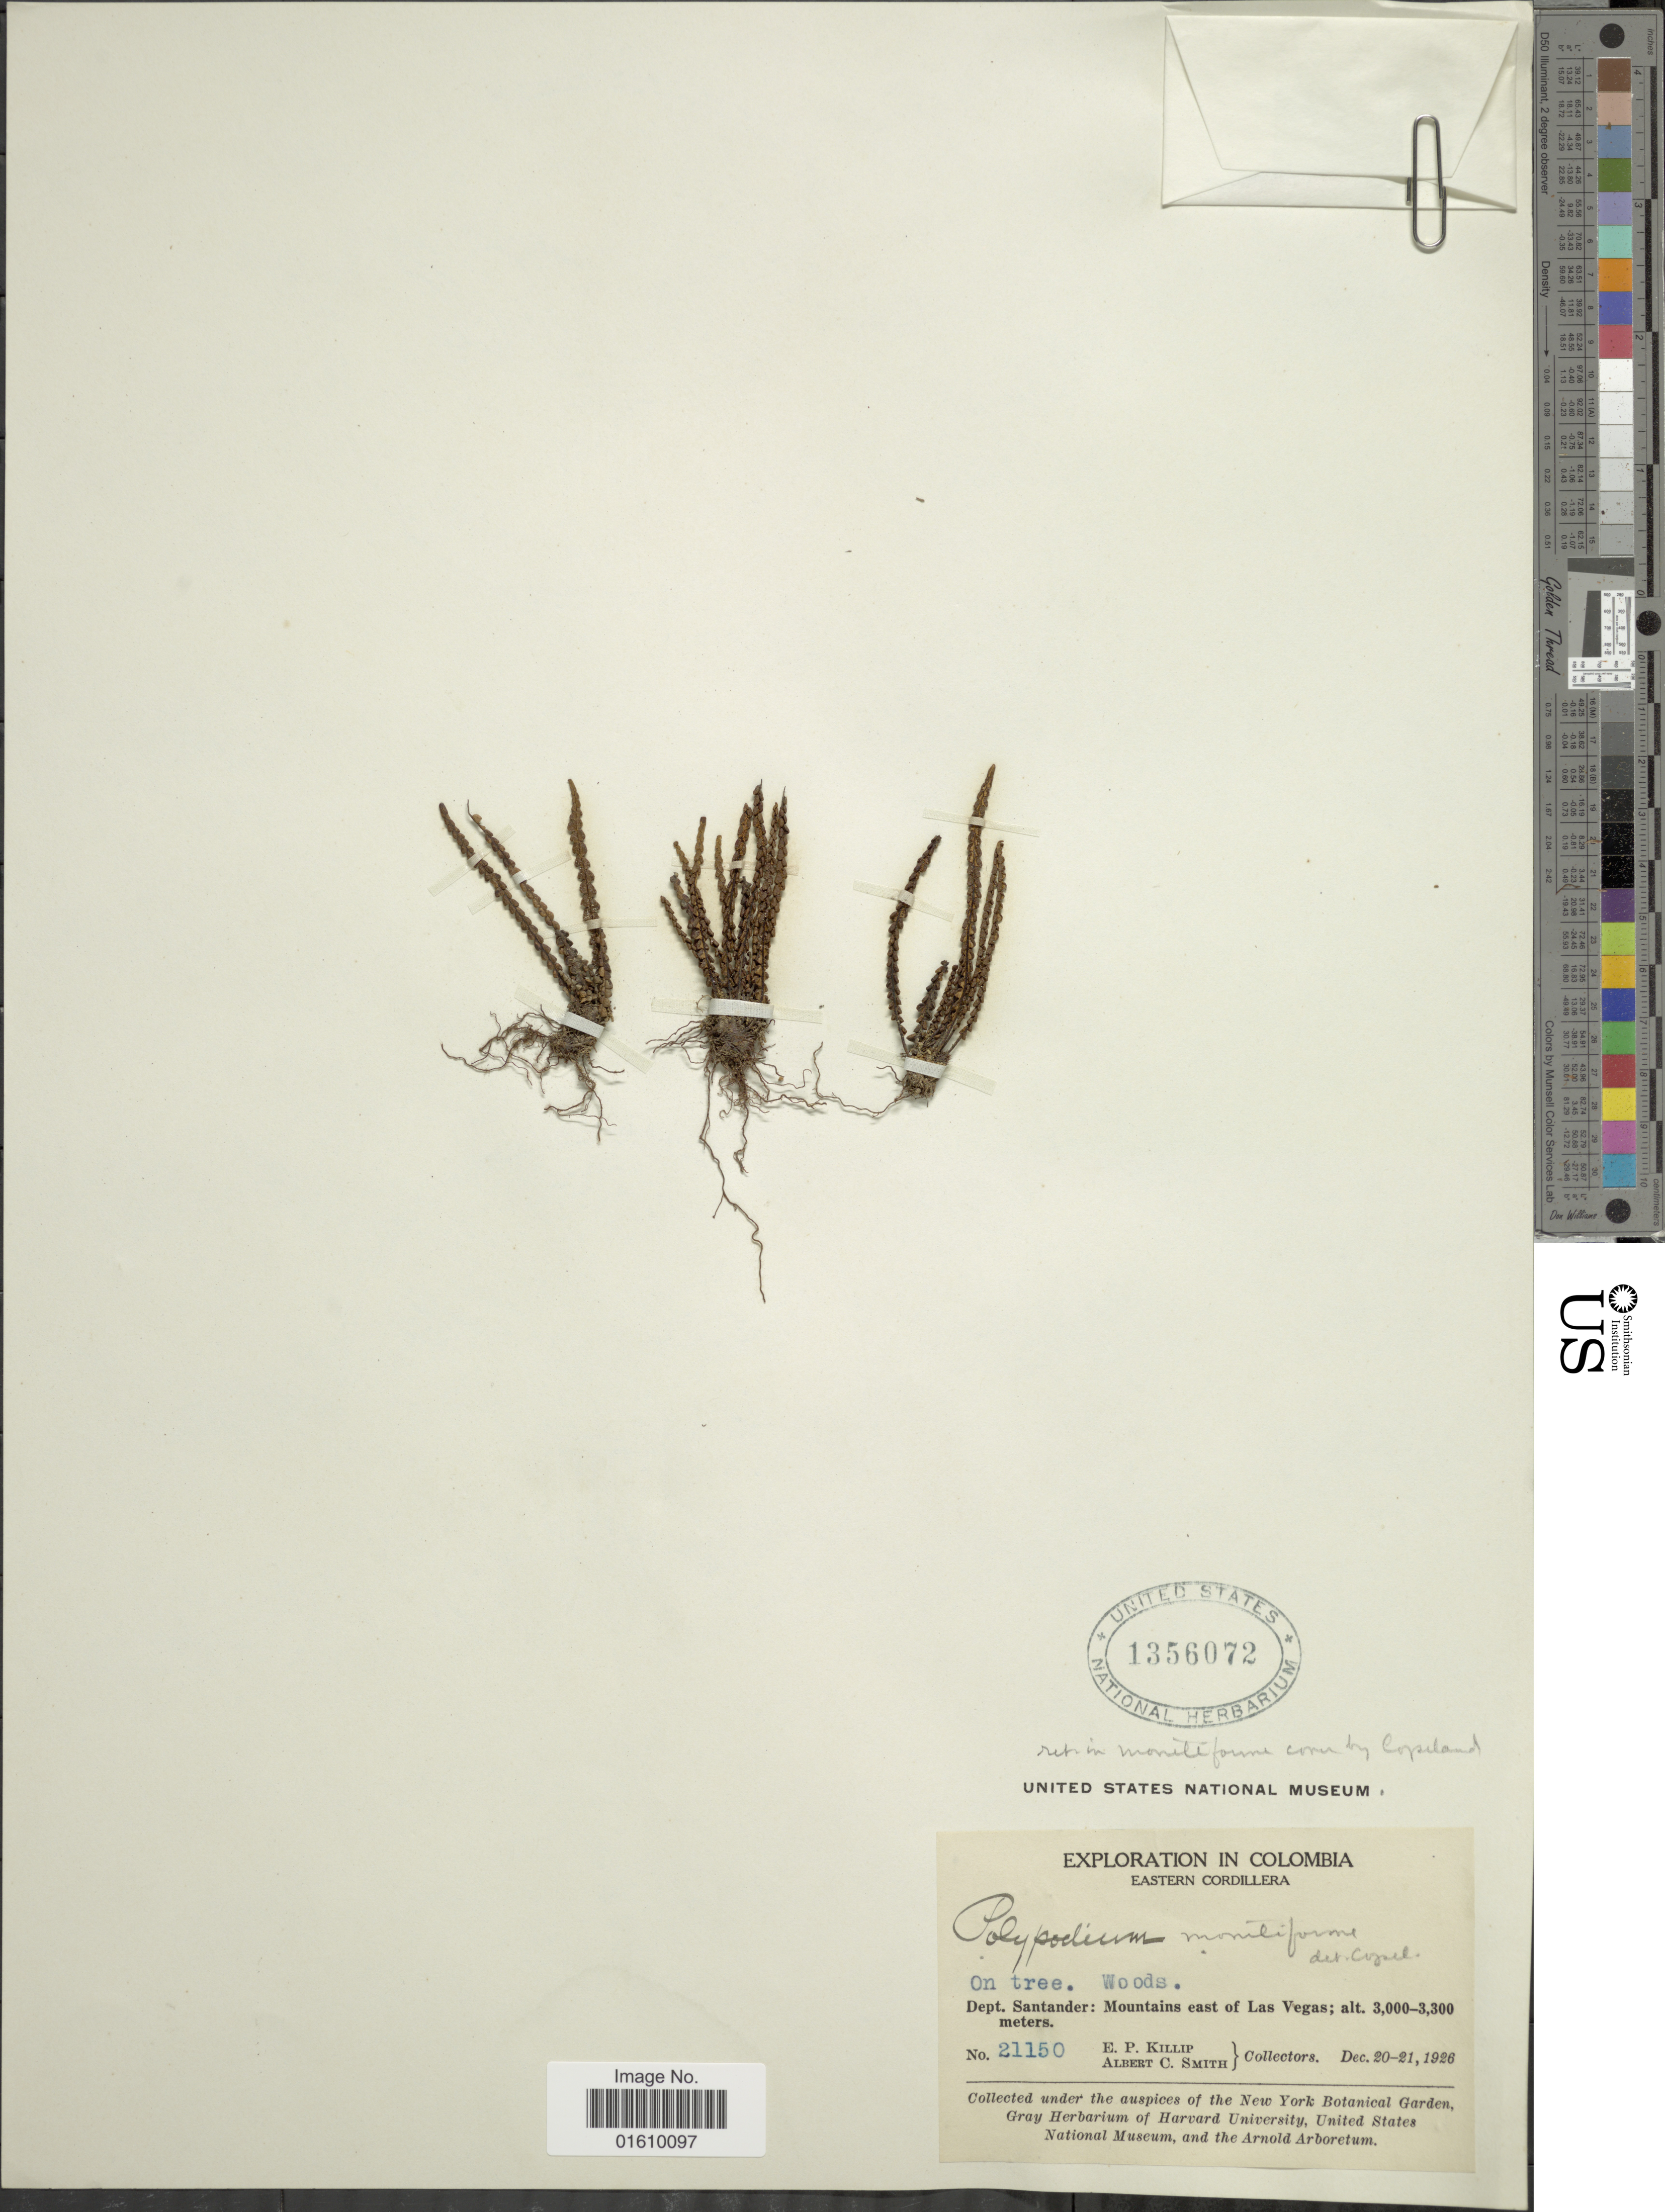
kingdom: Plantae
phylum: Tracheophyta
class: Polypodiopsida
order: Polypodiales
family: Polypodiaceae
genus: Melpomene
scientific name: Melpomene moniliformis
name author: (Lag. ex Sw.) A.R. Sm. & R.C. Moran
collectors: E. P. Killip & A. C. Smith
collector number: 21150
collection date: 1926-12-20/1926-12-21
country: Colombia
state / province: Santander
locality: Eastern Cordillera, Mountains east of Las Vegas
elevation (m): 3000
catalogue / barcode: US 1356072